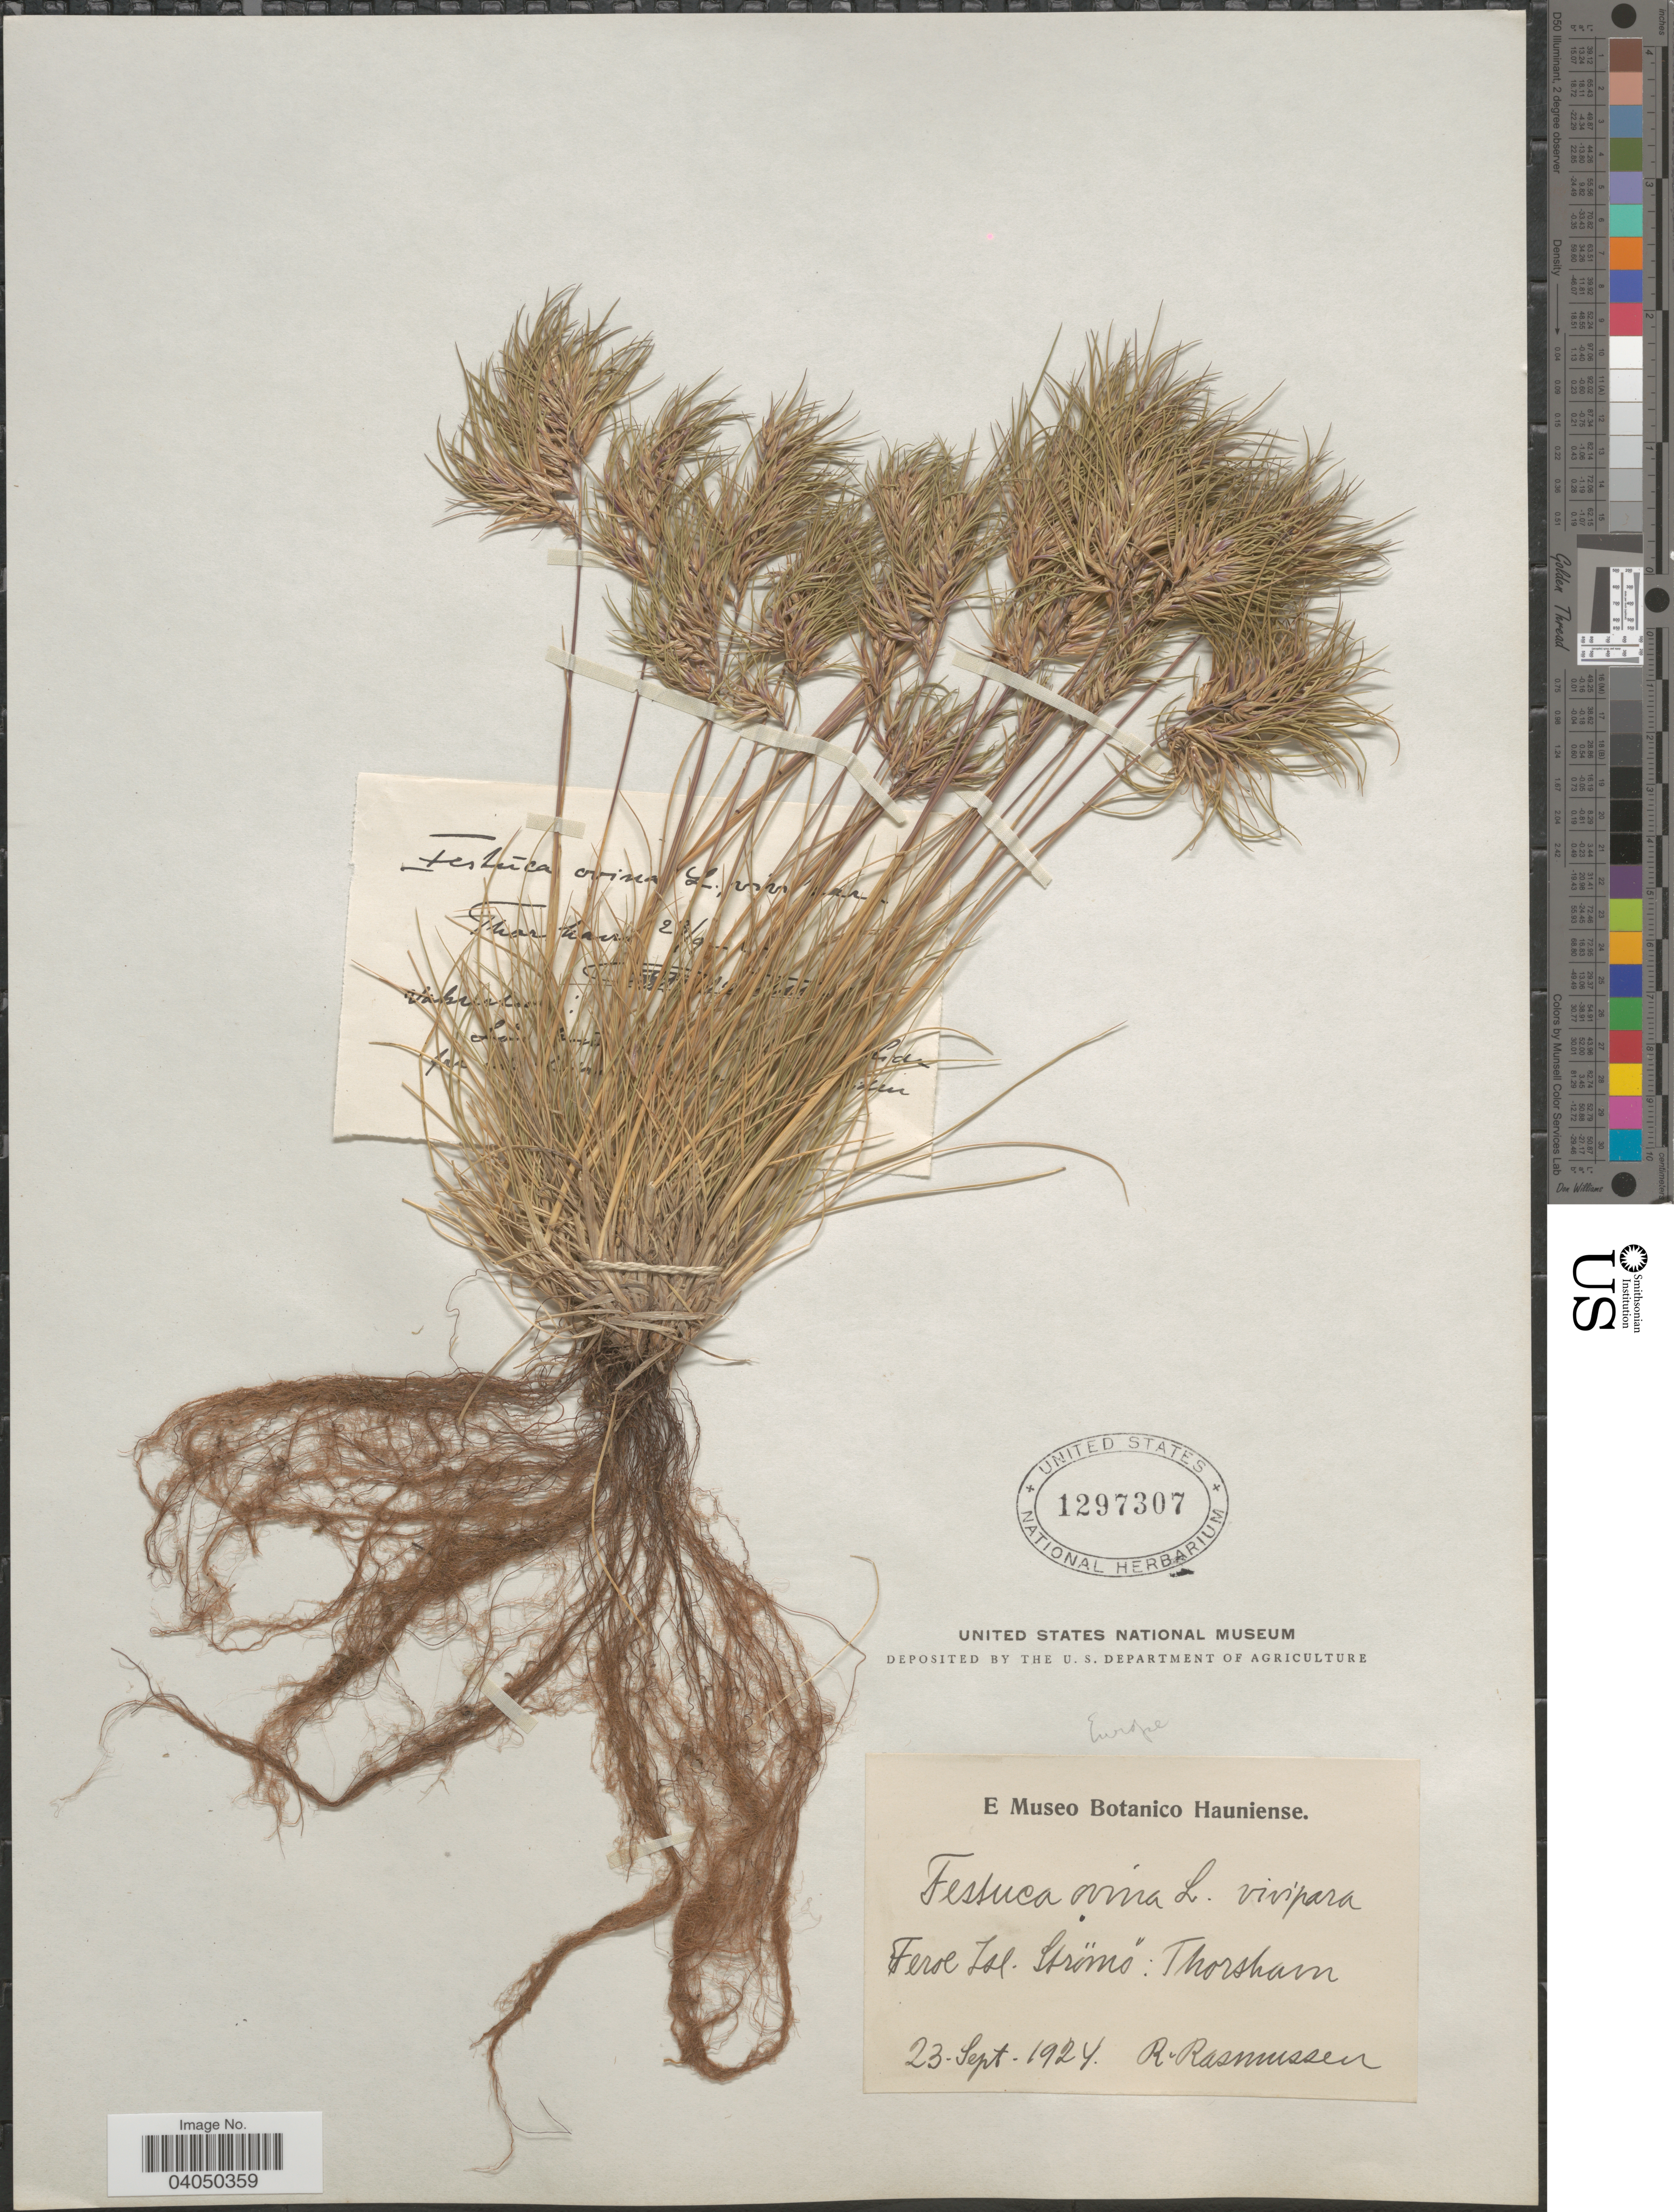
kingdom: Plantae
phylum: Tracheophyta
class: Liliopsida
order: Poales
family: Poaceae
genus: Festuca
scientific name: Festuca vivipara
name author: (L.) Sm.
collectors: R. Rasmussen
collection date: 1924-09-23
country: Faroe Islands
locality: Europe. Feroe Isl. Strömö: Thorsham.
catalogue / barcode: US 1297307